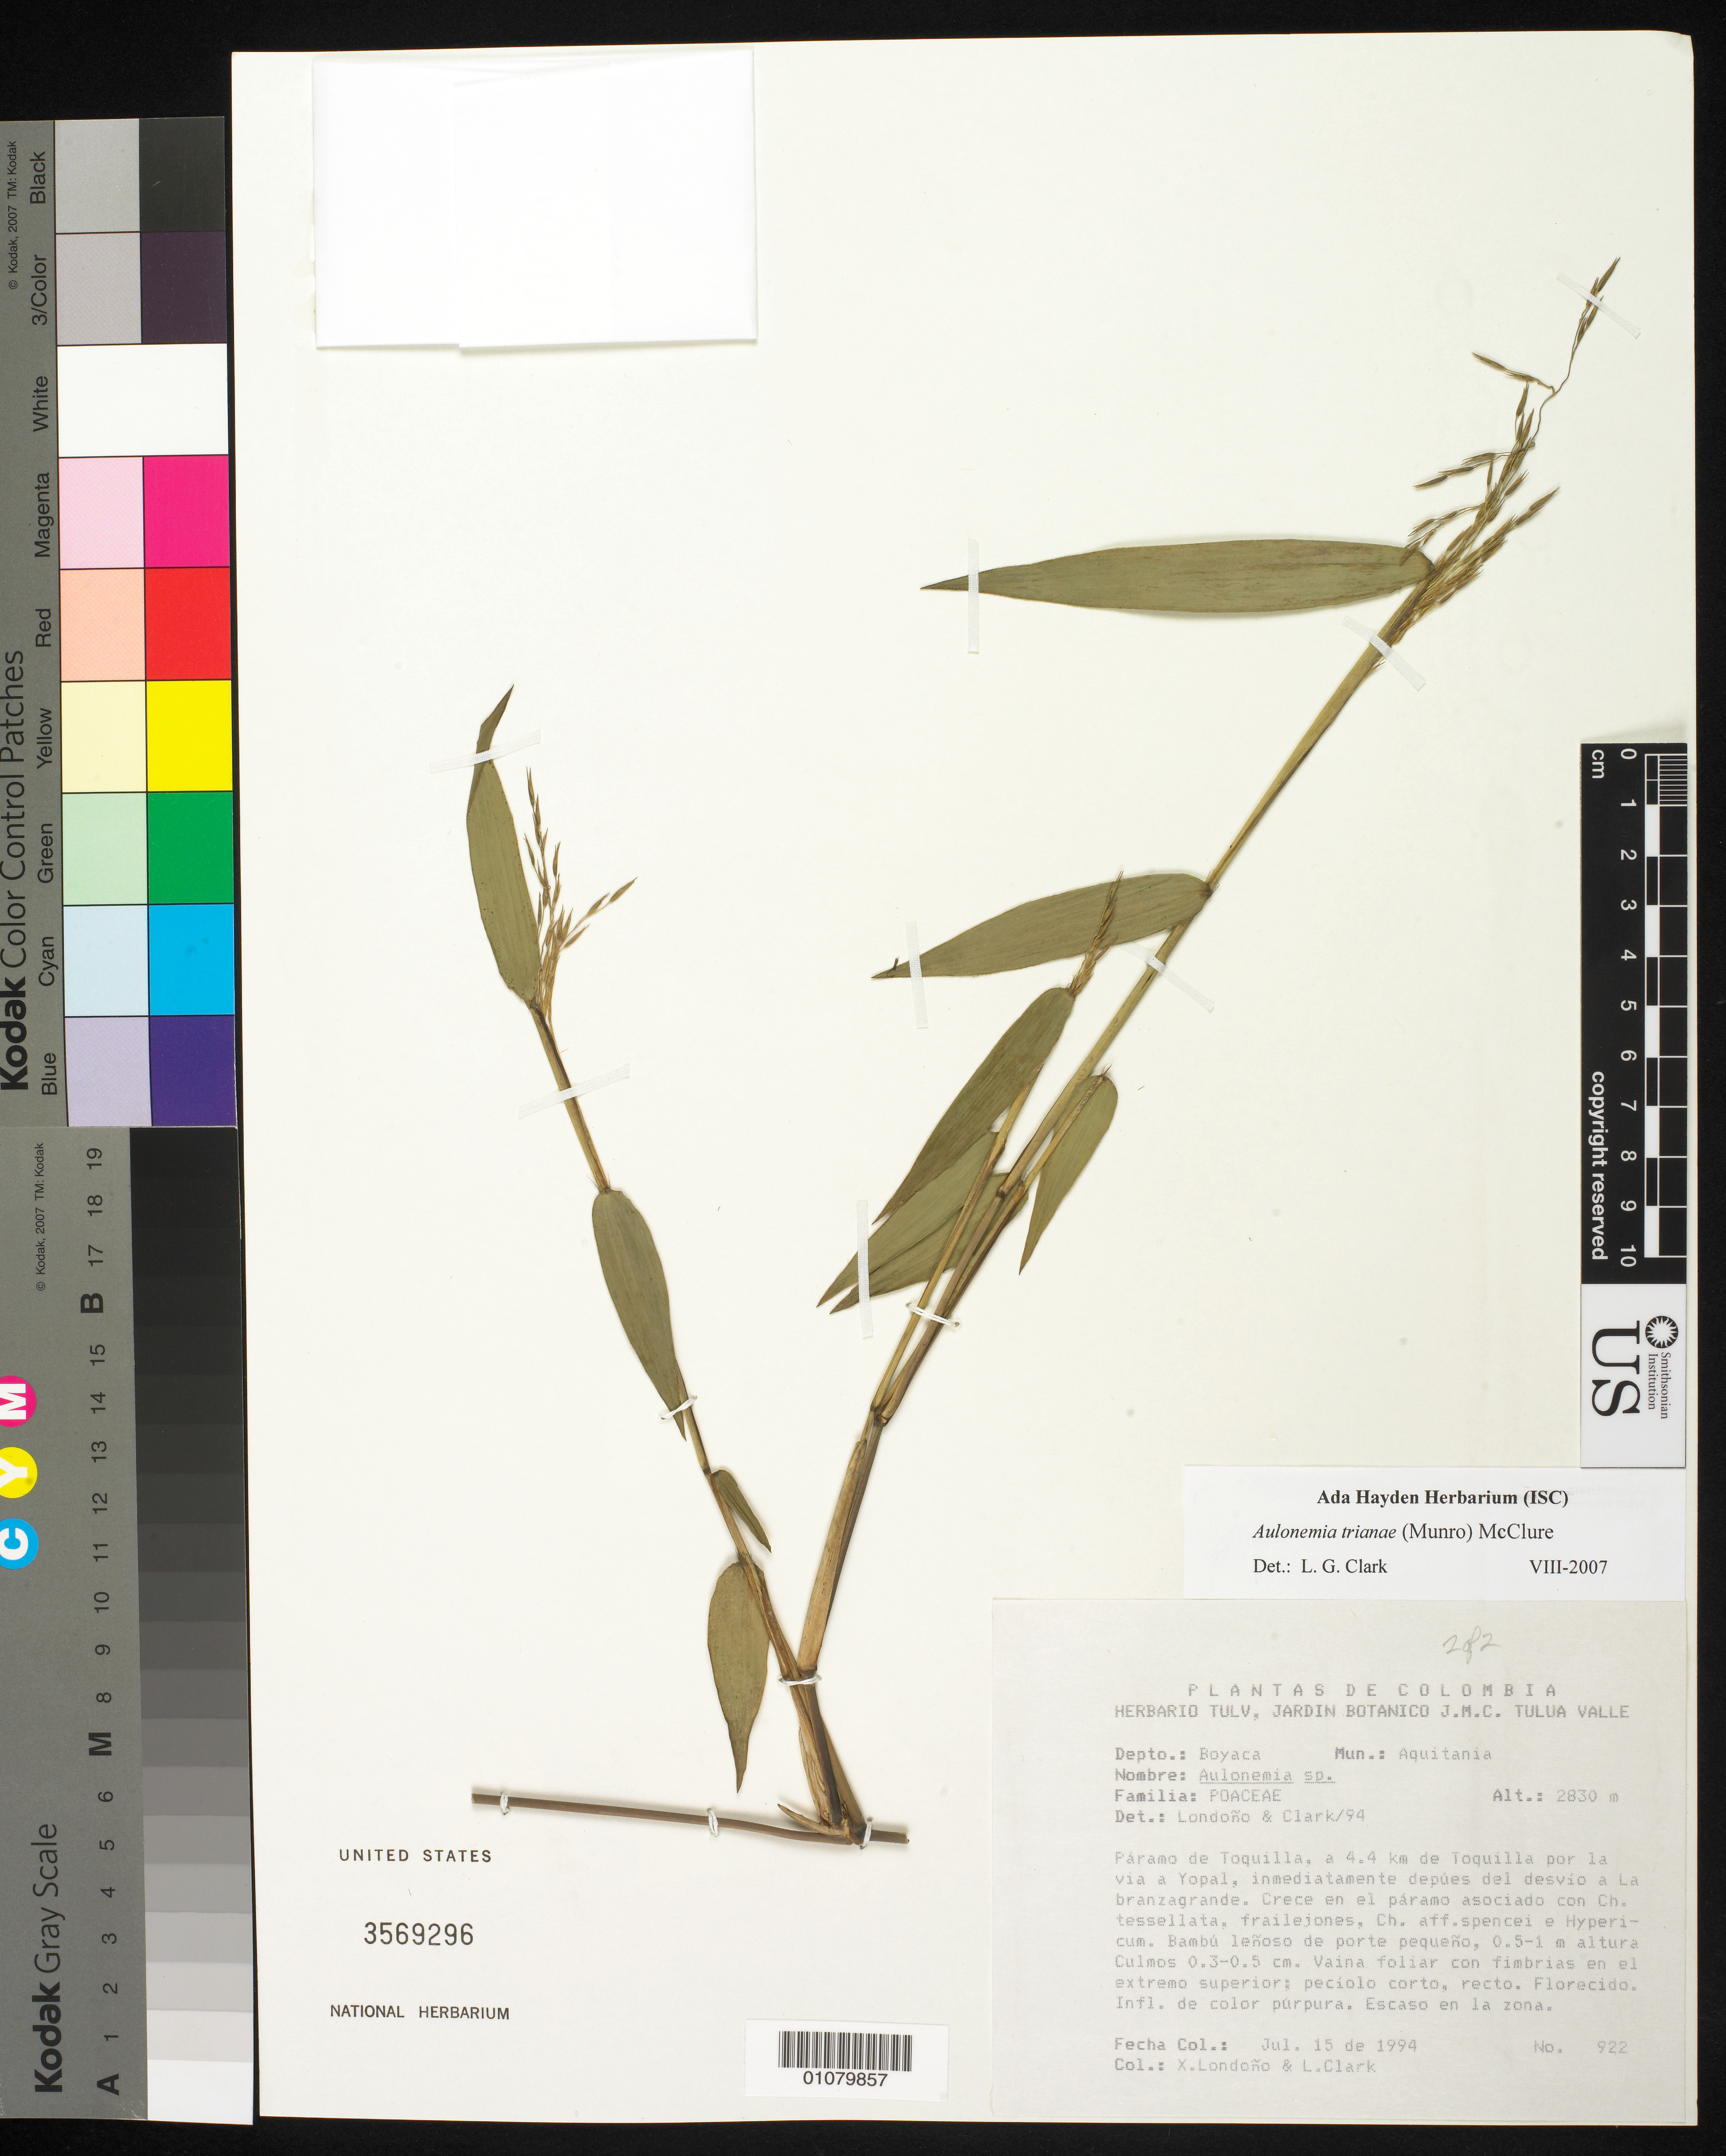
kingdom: Plantae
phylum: Tracheophyta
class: Liliopsida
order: Poales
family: Poaceae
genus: Aulonemia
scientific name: Aulonemia sp.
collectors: X. Londoño & L. Clark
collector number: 922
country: Colombia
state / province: Boyacá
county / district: Aquitania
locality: Paramo de toquilla, de Toquilla por la via a Yopal.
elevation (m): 2830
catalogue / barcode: US 3569296